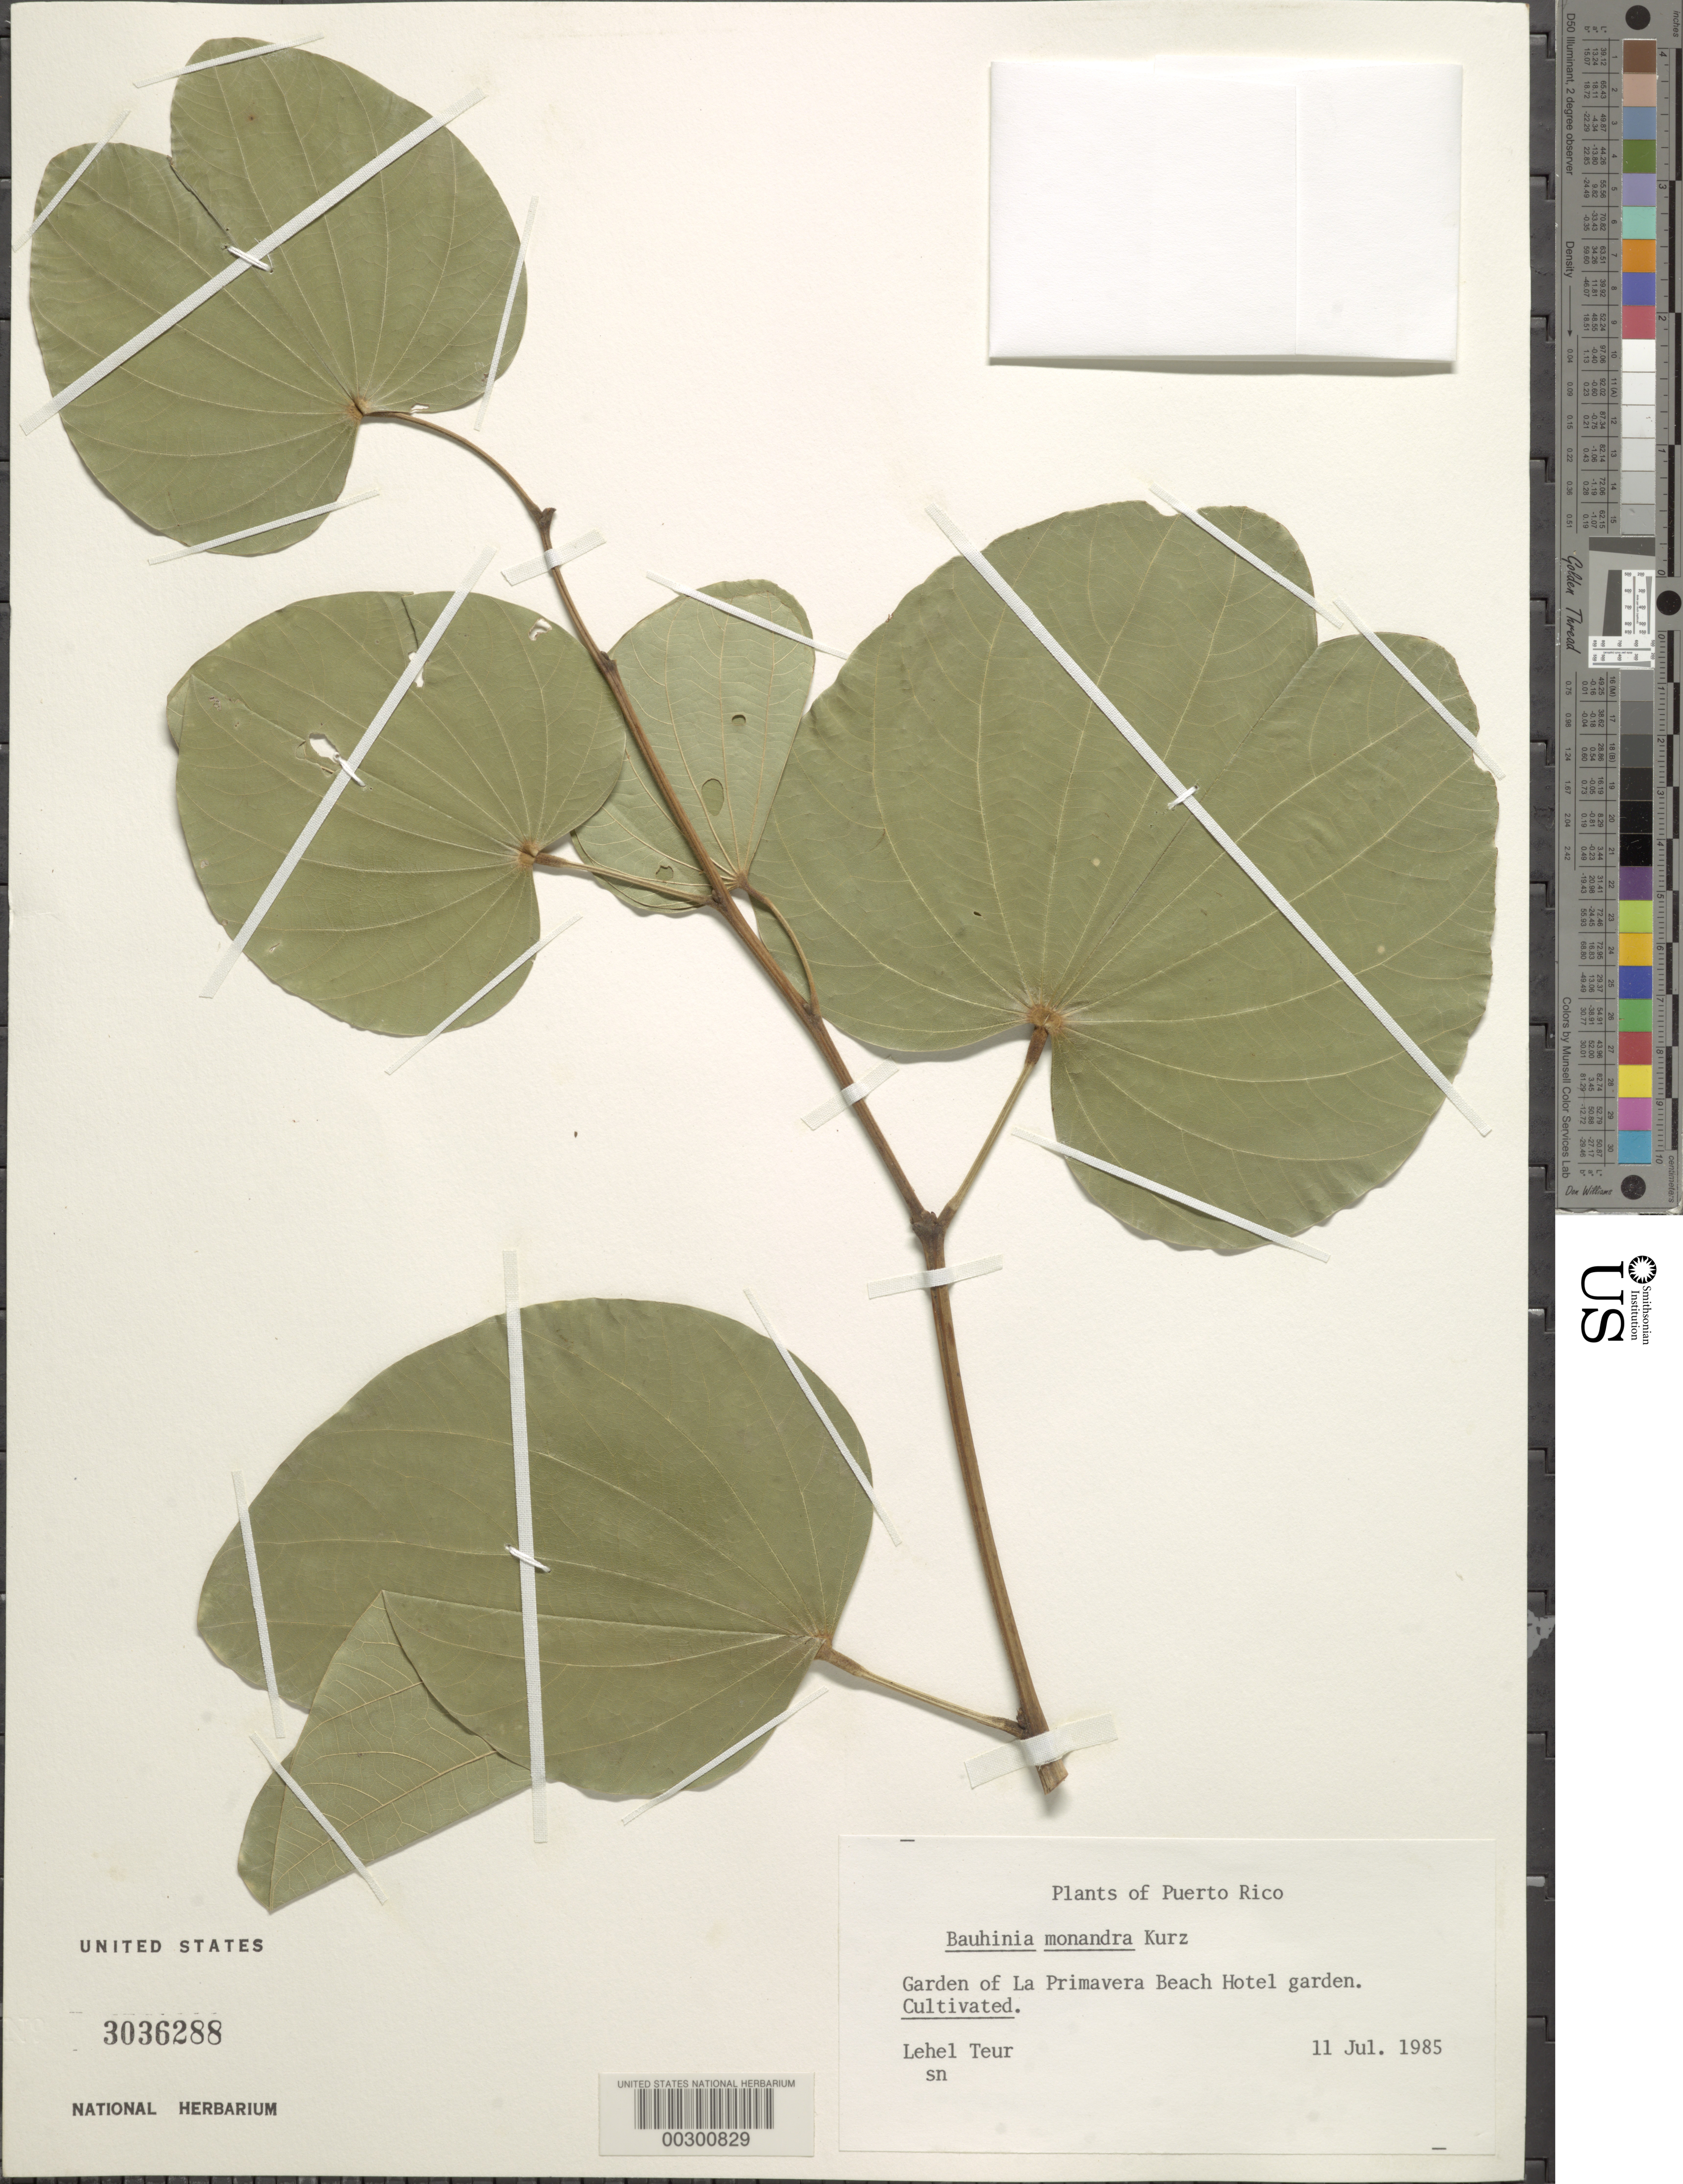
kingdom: Plantae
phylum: Tracheophyta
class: Magnoliopsida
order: Fabales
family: Fabaceae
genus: Bauhinia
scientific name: Bauhinia monandra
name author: Kurz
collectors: L. Teur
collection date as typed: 11 Jul 1985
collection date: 1985-07-11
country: Puerto Rico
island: Greater Antilles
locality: Garden of la primavera beach hotel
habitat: Hotel garden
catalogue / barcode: US 3036288